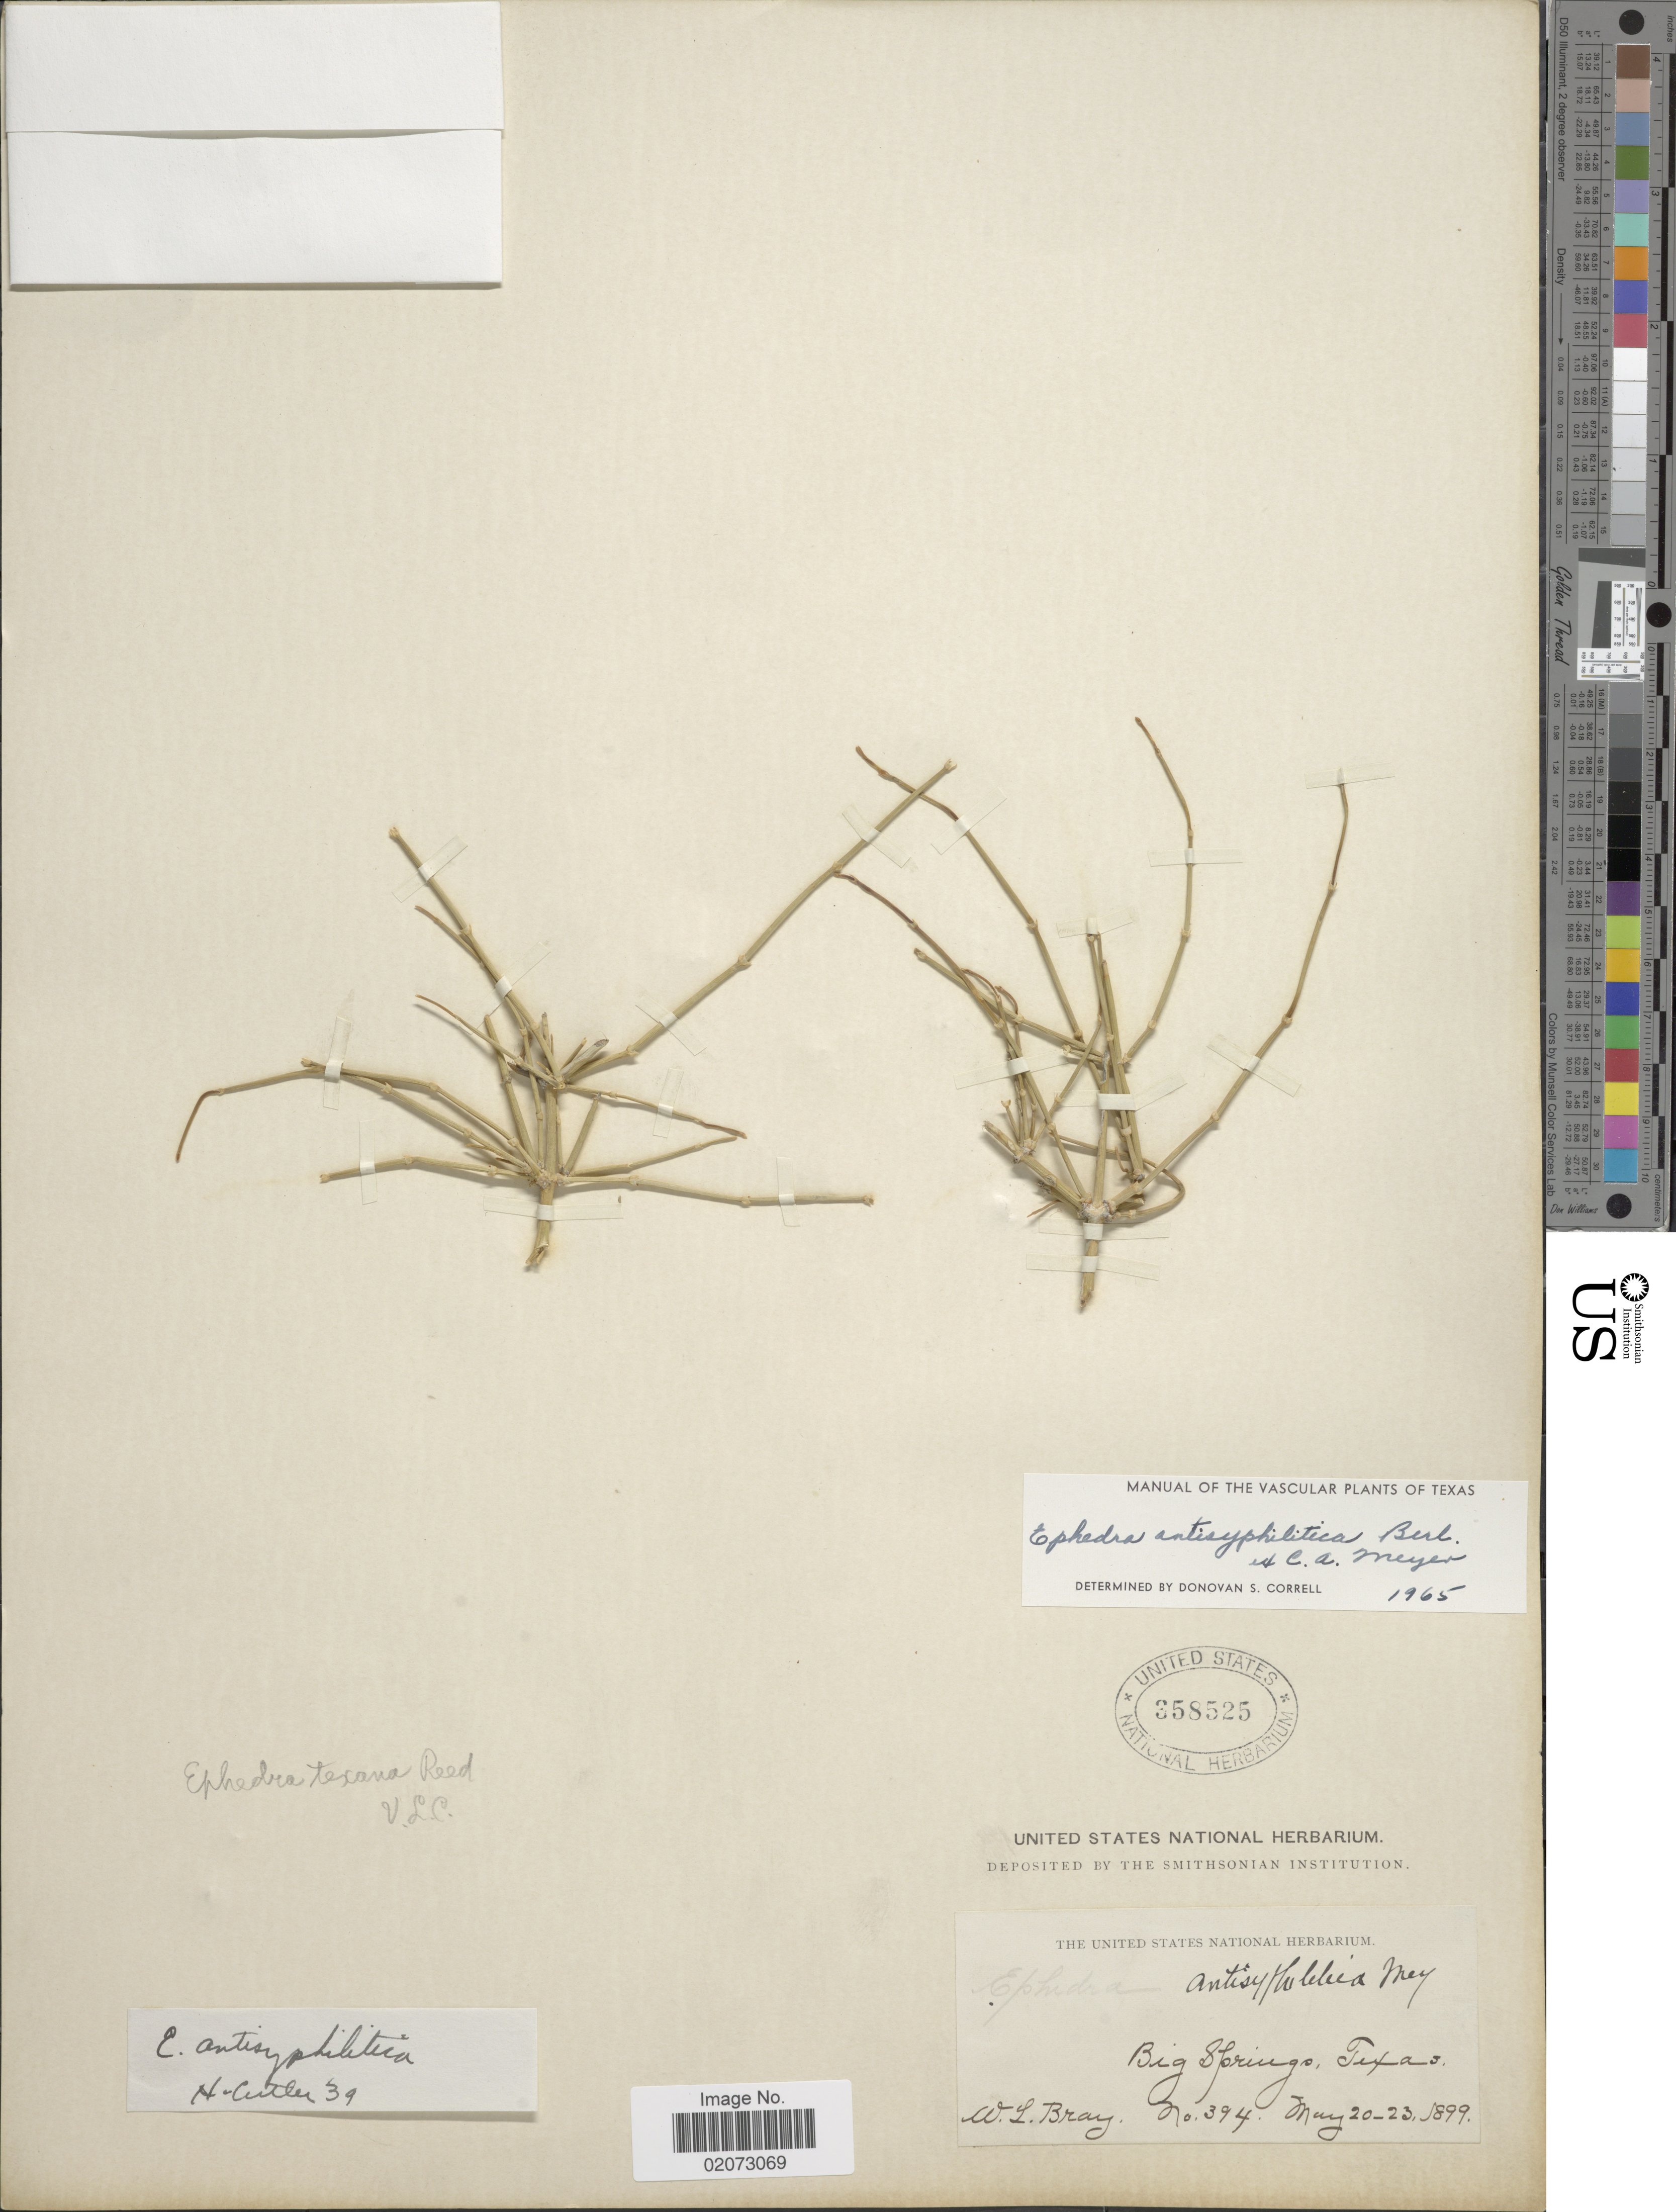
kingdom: Plantae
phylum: Tracheophyta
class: Gnetopsida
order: Ephedrales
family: Ephedraceae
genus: Ephedra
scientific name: Ephedra antisyphilitica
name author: Berland. ex C.A. Mey.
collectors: W. L. Bray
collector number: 394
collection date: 1899-05-20/1899-05-23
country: United States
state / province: Texas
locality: Big Springs, Texas.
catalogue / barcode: US 358525